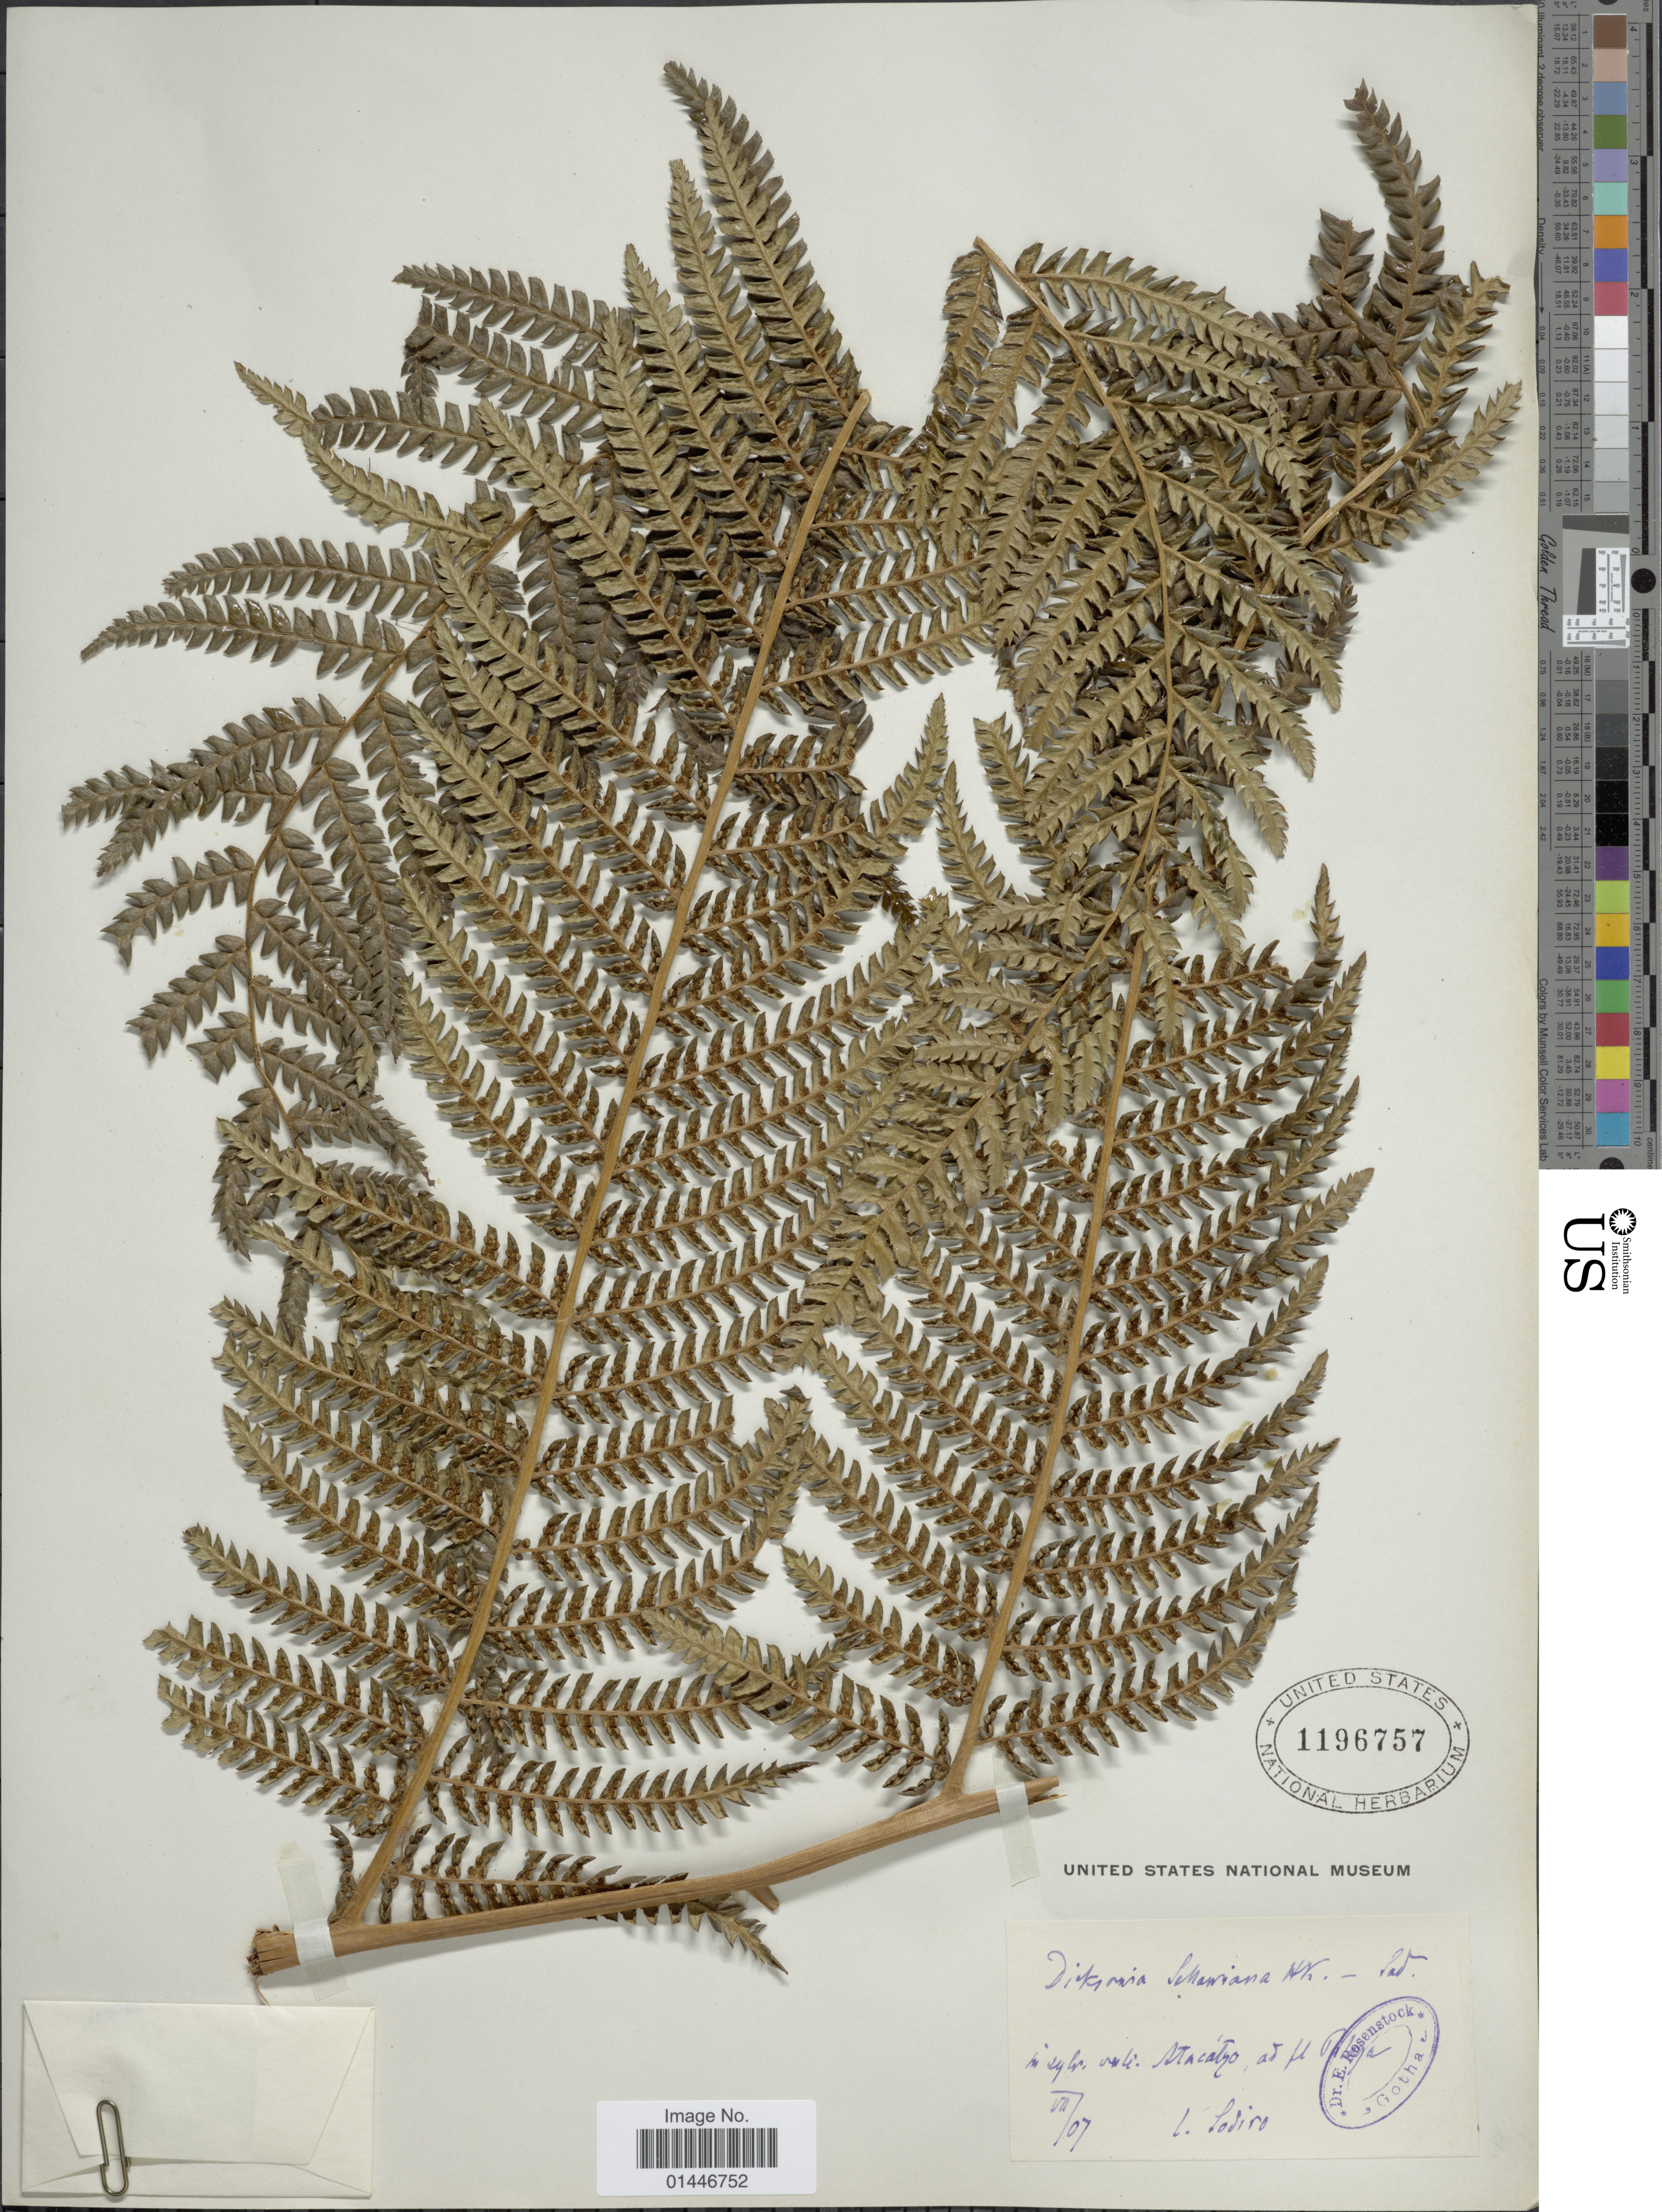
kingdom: Plantae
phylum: Tracheophyta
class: Polypodiopsida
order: Cyatheales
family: Dicksoniaceae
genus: Dicksonia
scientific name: Dicksonia karsteniana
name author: Klotzsch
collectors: L. Sodiro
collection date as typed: Transcribed d/m/y: /7/07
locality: Macatyo, ad fl. Filja [interpreted]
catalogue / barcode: US 1196757